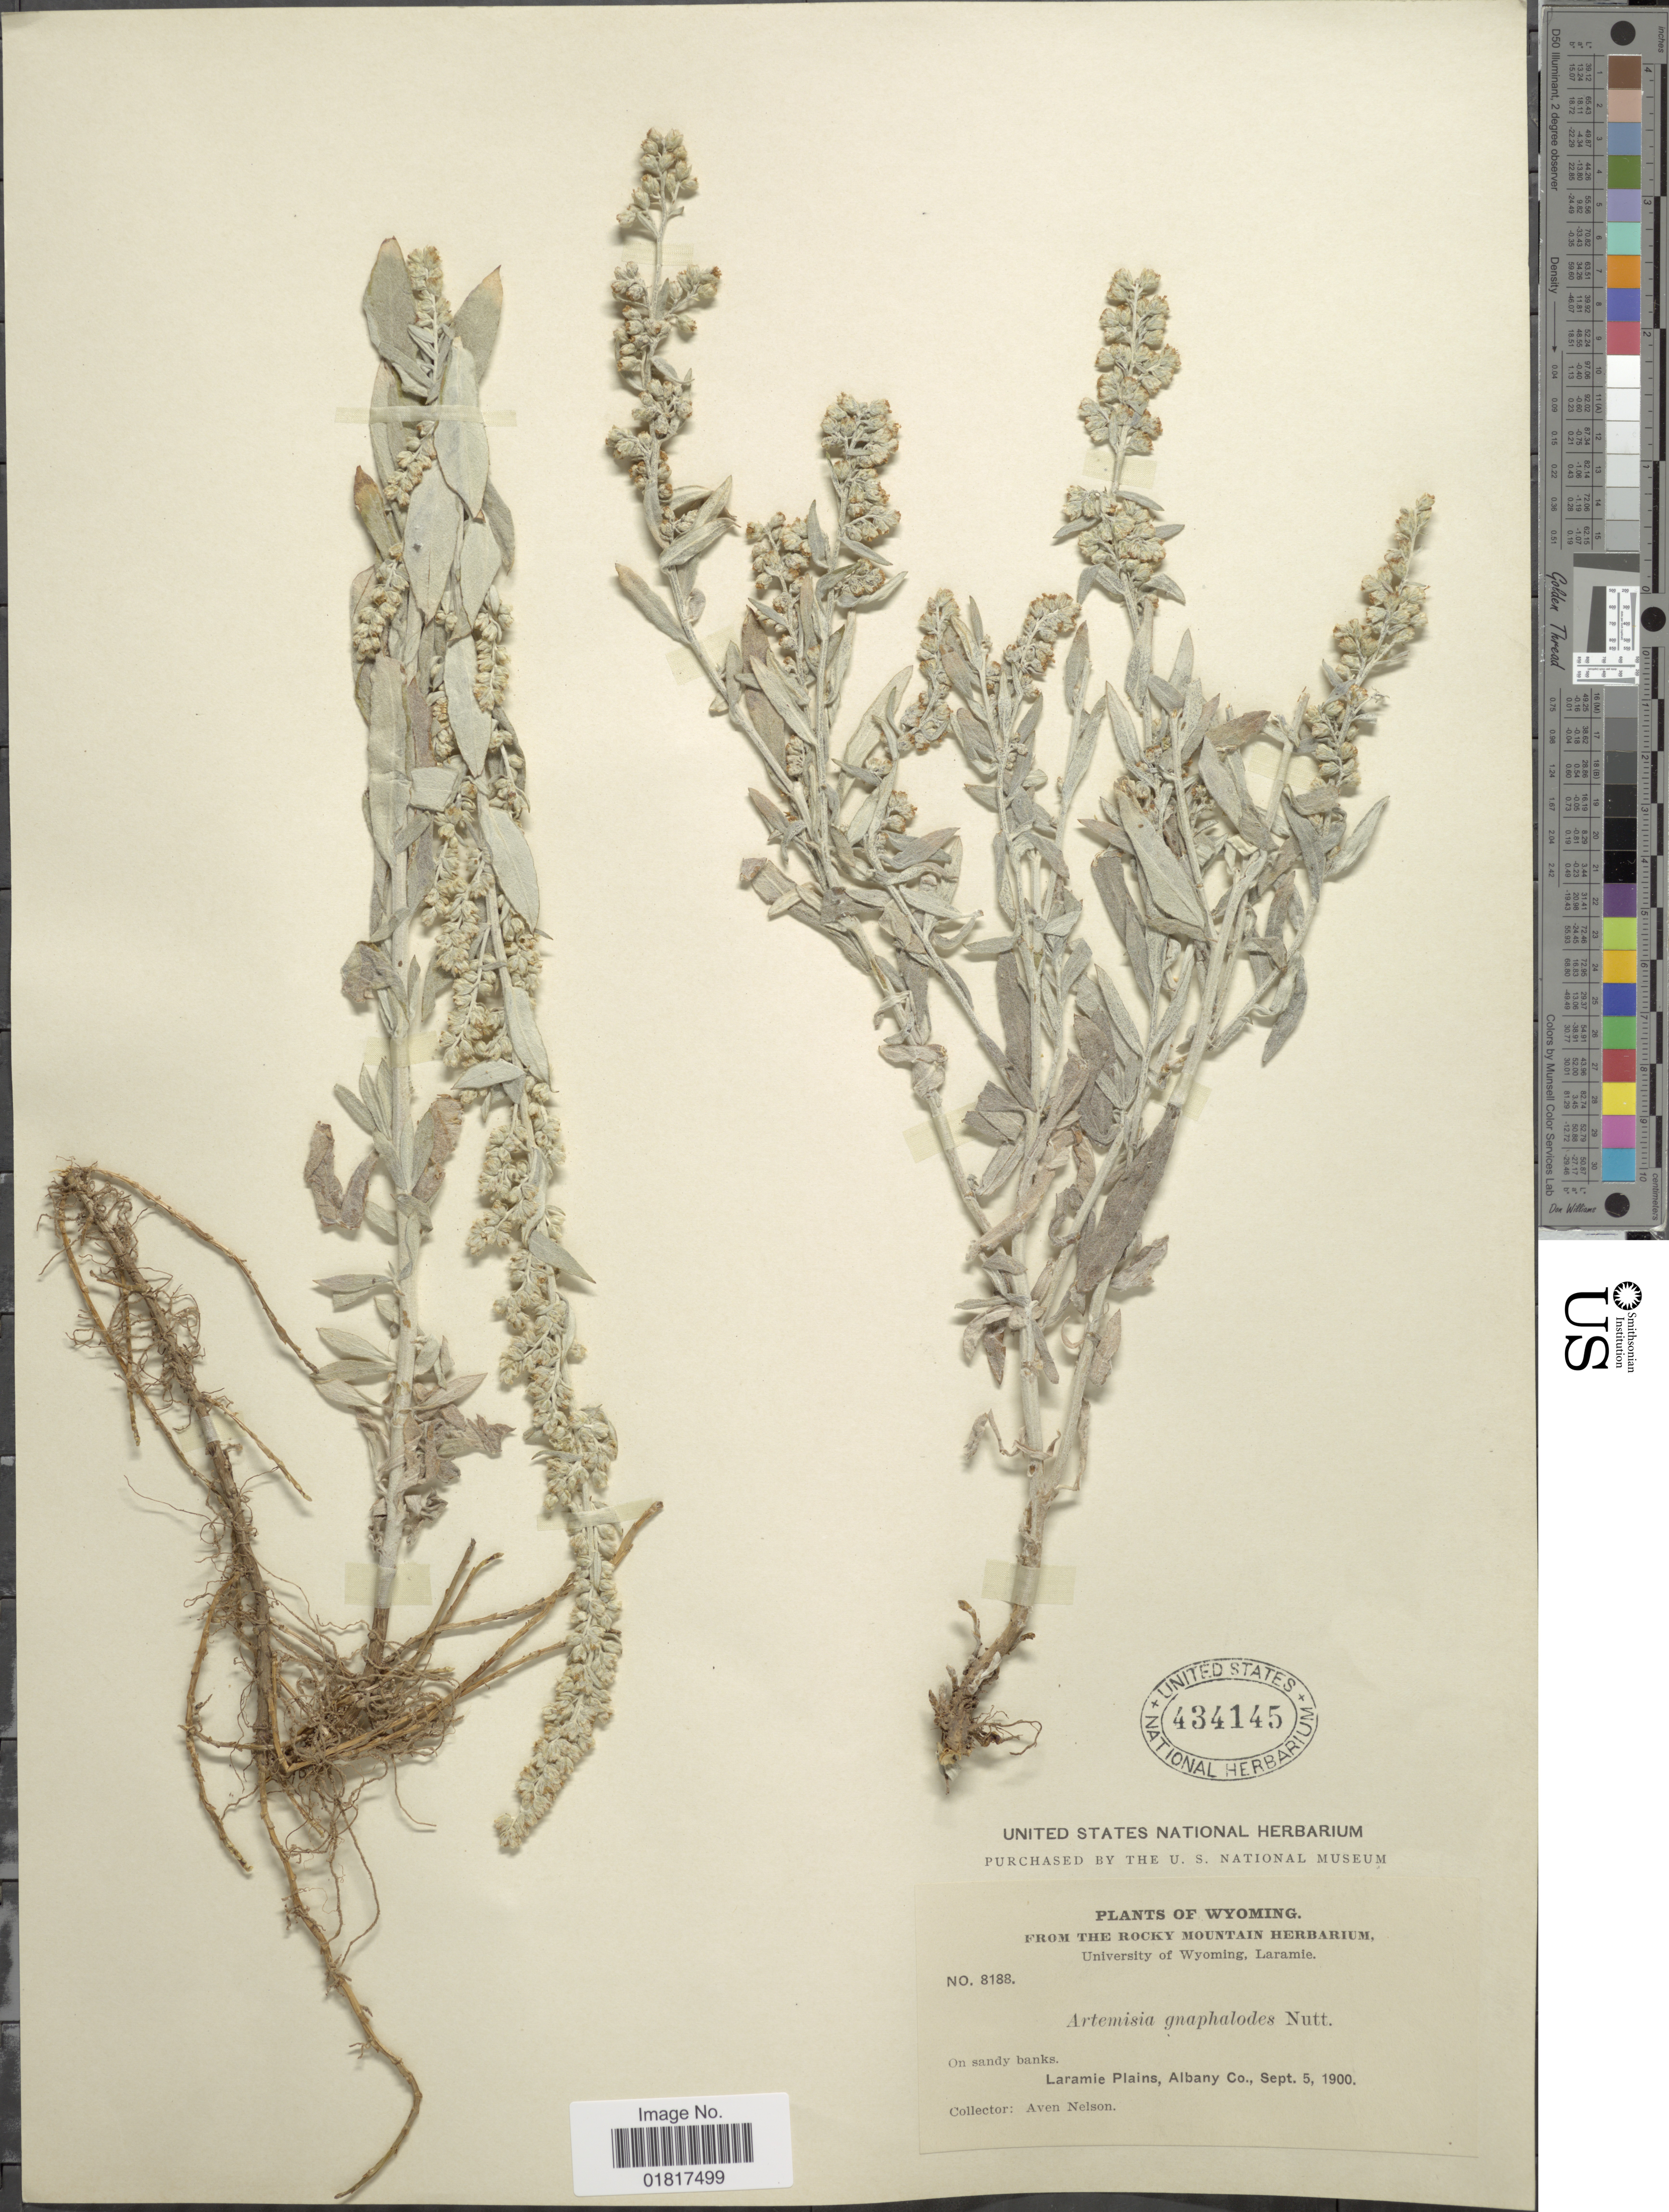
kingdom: Plantae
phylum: Tracheophyta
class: Magnoliopsida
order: Asterales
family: Asteraceae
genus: Artemisia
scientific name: Artemisia sp.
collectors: A. Nelson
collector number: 8188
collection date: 1900-09-05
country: United States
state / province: Wyoming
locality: On sandy banks, laramie Plains, Albany Co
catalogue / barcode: US 434145